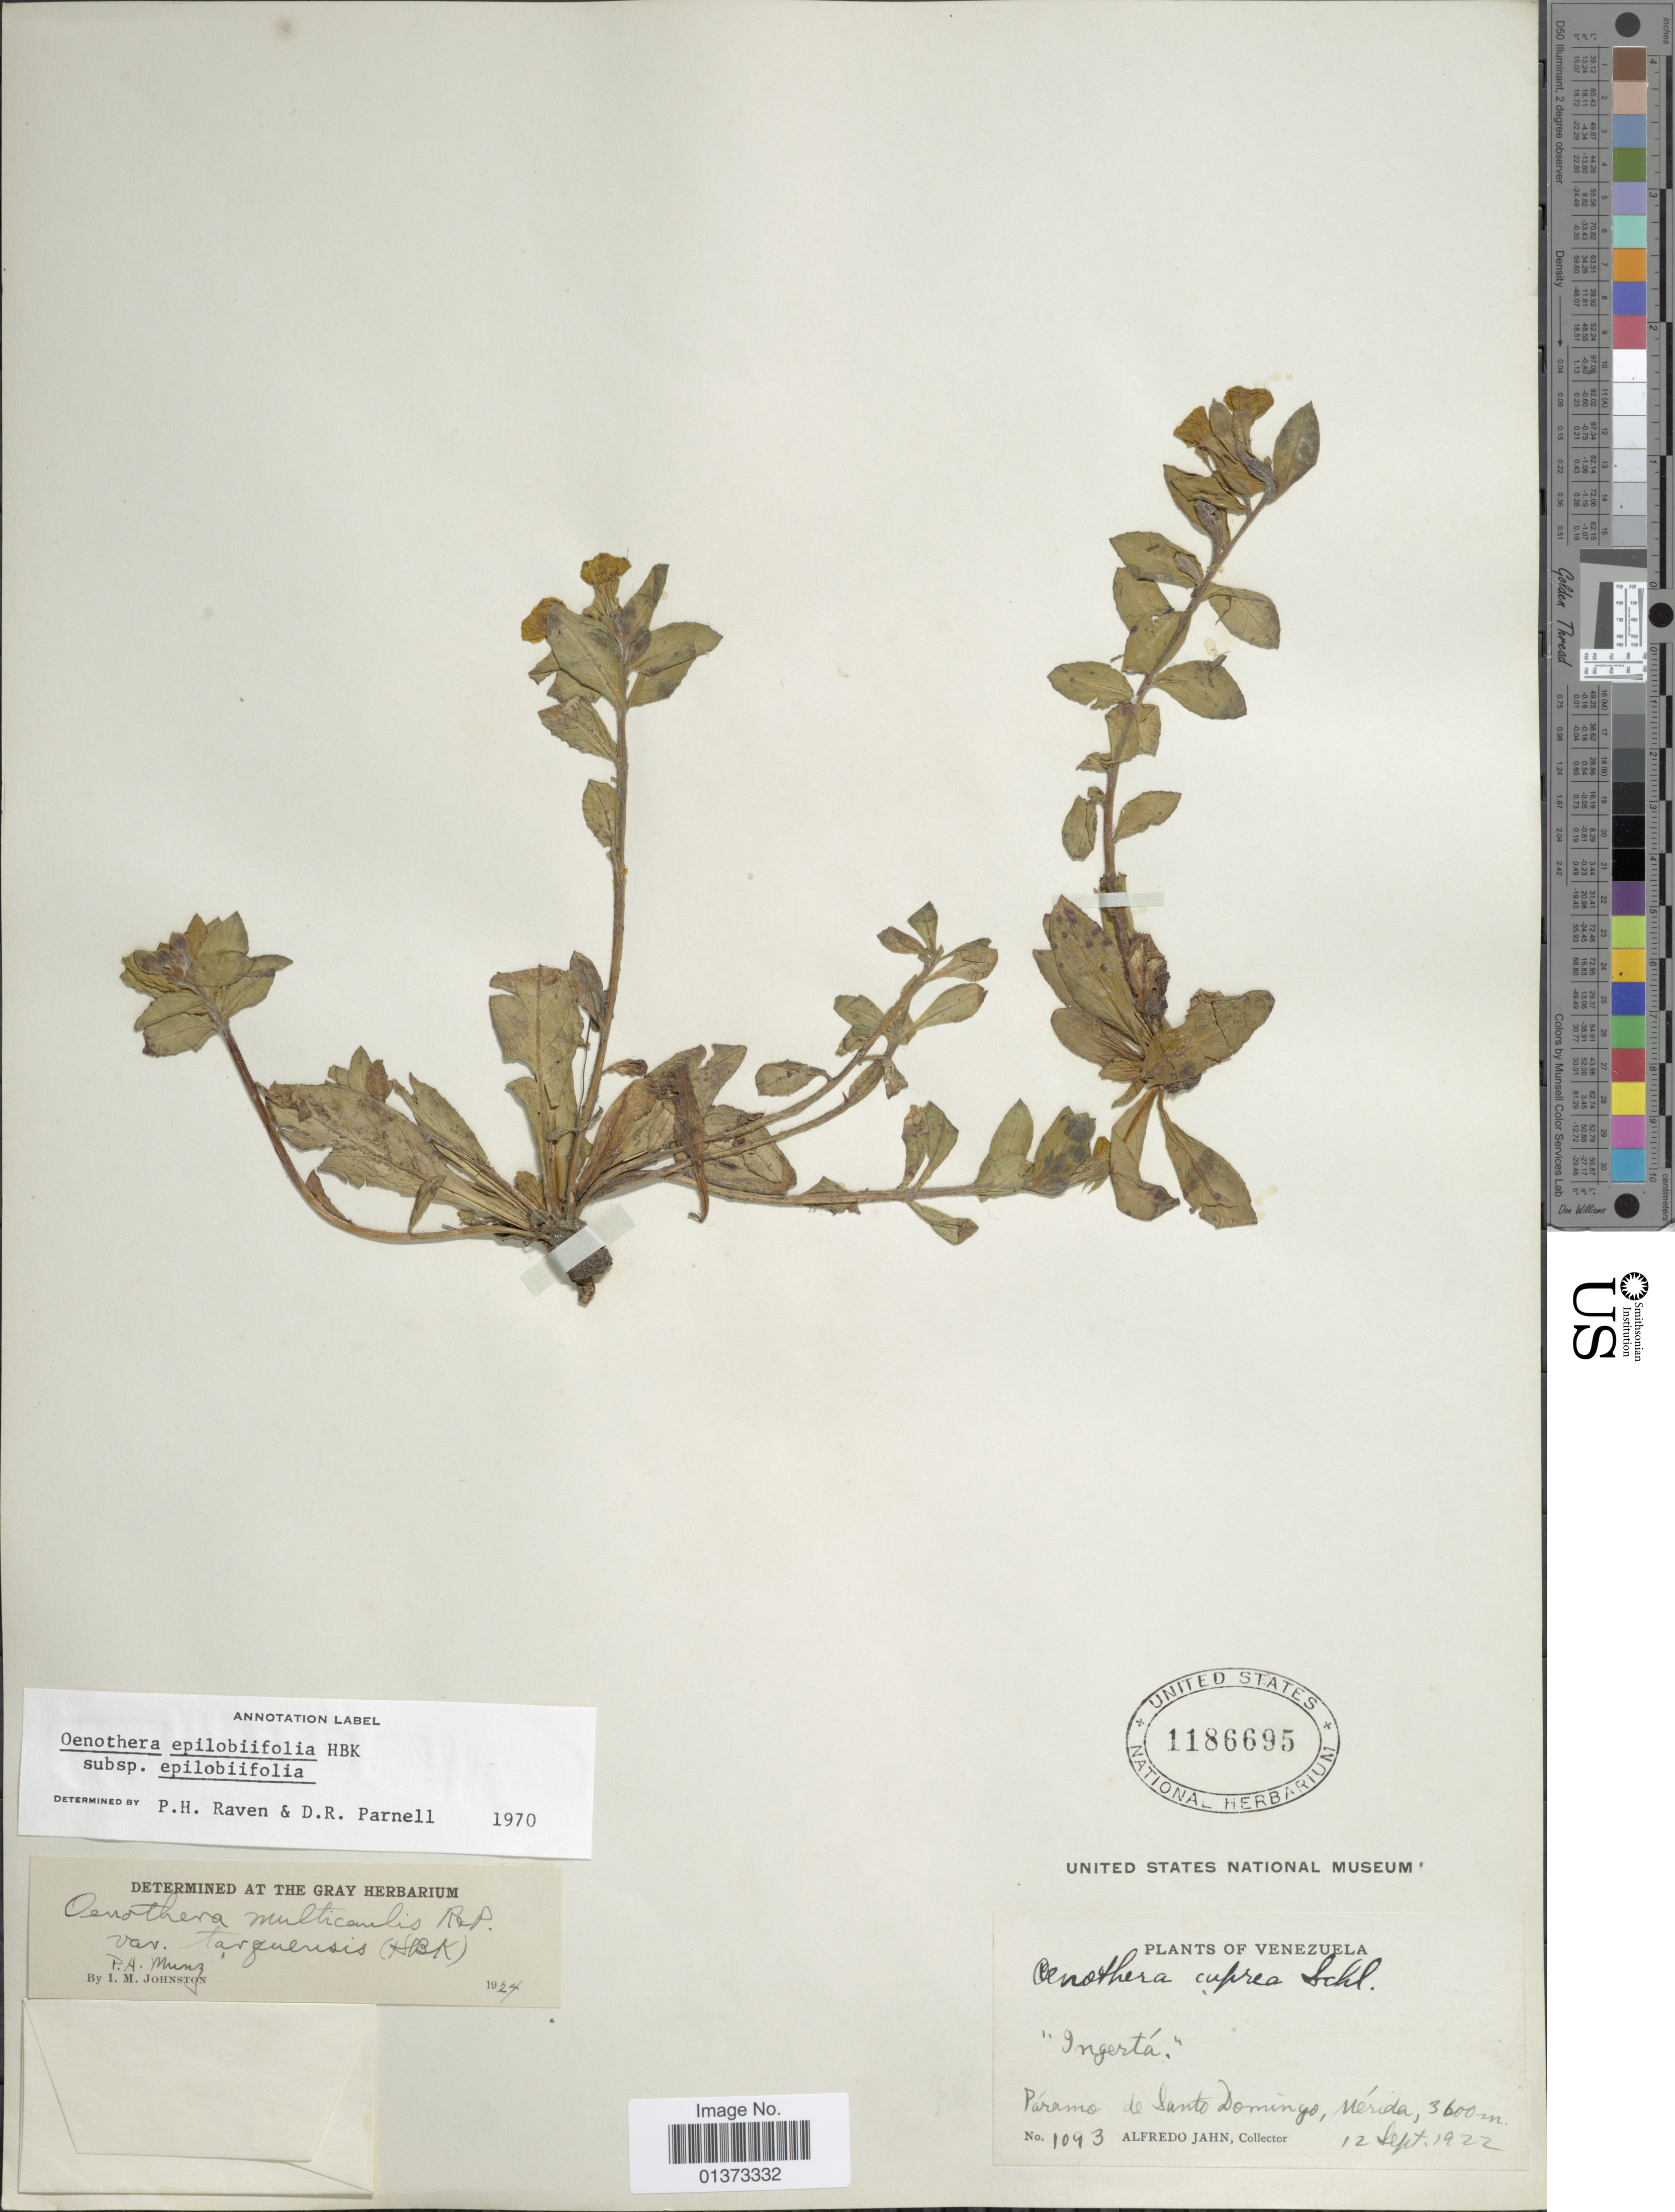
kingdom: Plantae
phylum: Tracheophyta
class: Magnoliopsida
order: Myrtales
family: Onagraceae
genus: Oenothera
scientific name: Oenothera epilobiifolia subsp. epilobiifolia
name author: Kunth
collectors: A. Jahn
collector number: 1093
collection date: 1922-09-12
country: Venezuela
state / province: Mérida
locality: Páramo de Santo Domingo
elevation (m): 3600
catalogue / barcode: US 1186695